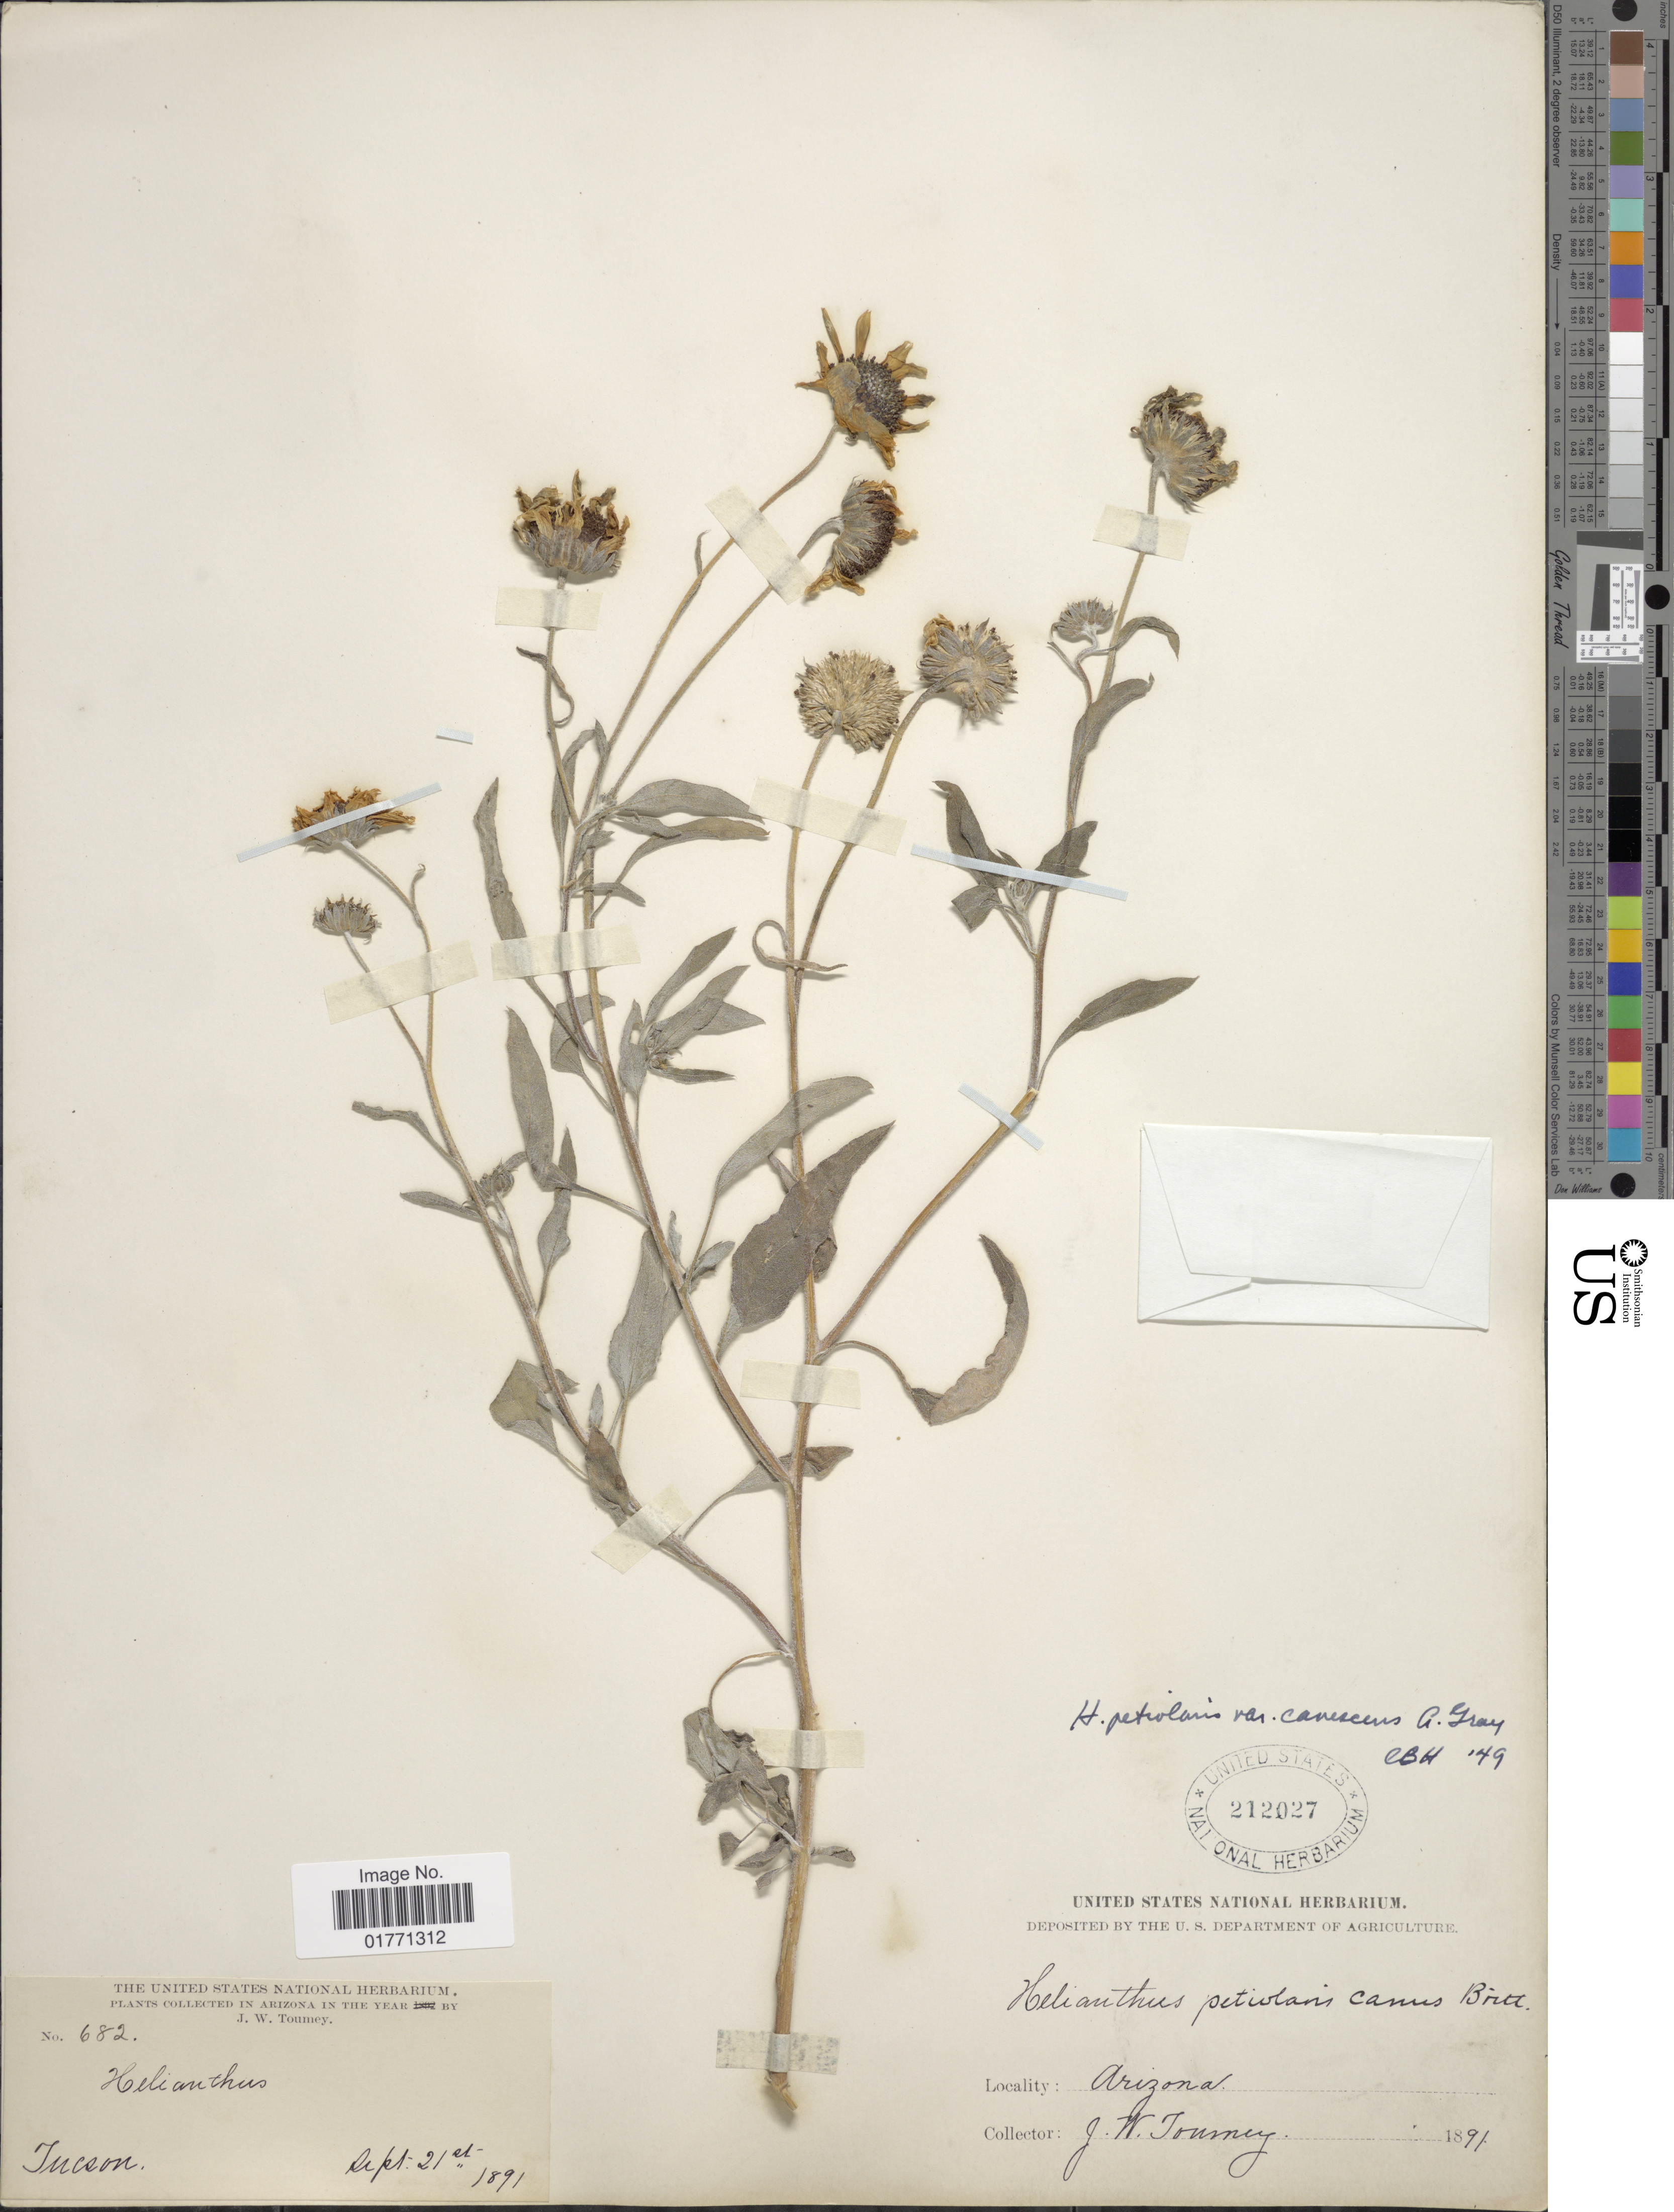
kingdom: Plantae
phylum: Tracheophyta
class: Magnoliopsida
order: Asterales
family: Asteraceae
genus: Helianthus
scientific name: Helianthus petiolaris var. canescens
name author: Nutt.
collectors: J. W. Toumey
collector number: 682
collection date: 1891-09-21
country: United States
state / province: Arizona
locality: Tucson.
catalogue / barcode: US 212027